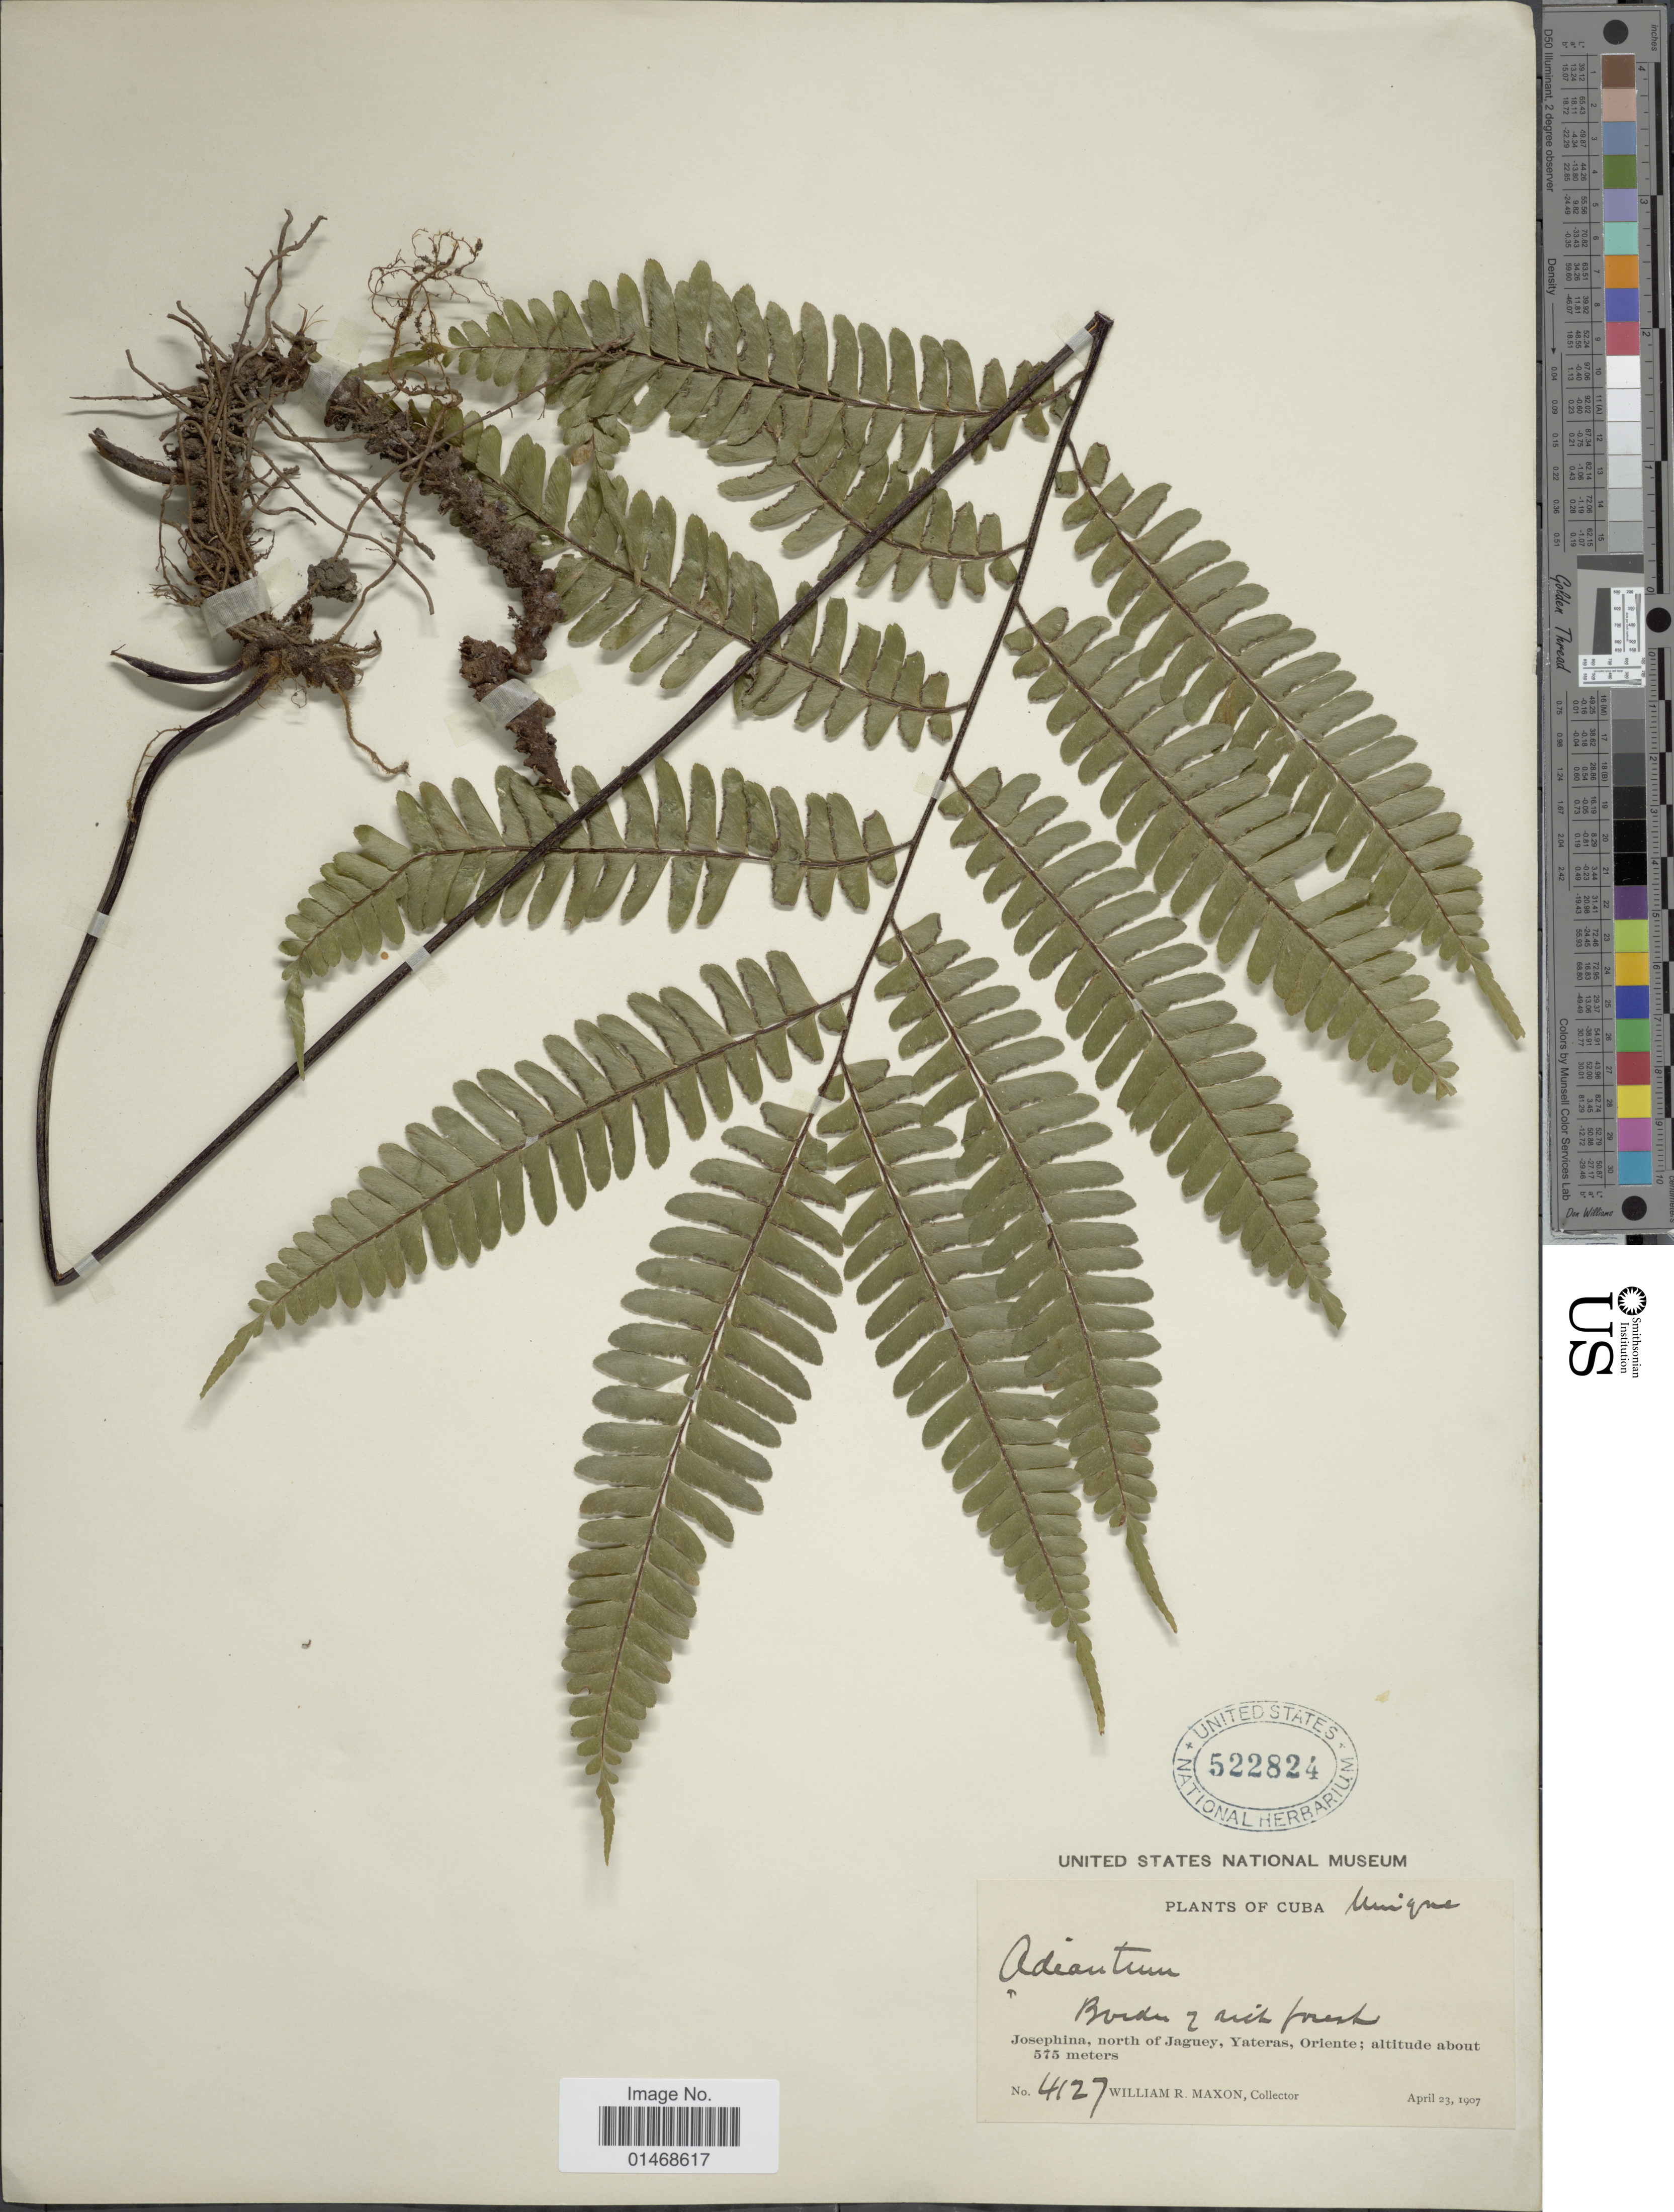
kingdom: Plantae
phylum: Tracheophyta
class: Polypodiopsida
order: Polypodiales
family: Pteridaceae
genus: Adiantum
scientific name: Adiantum cubense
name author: Hook.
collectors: W. R. Maxon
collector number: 4127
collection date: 1907-04-23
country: Cuba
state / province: Oriente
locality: Josephina, north of Jaguey, Yateras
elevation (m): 575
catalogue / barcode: US 522824